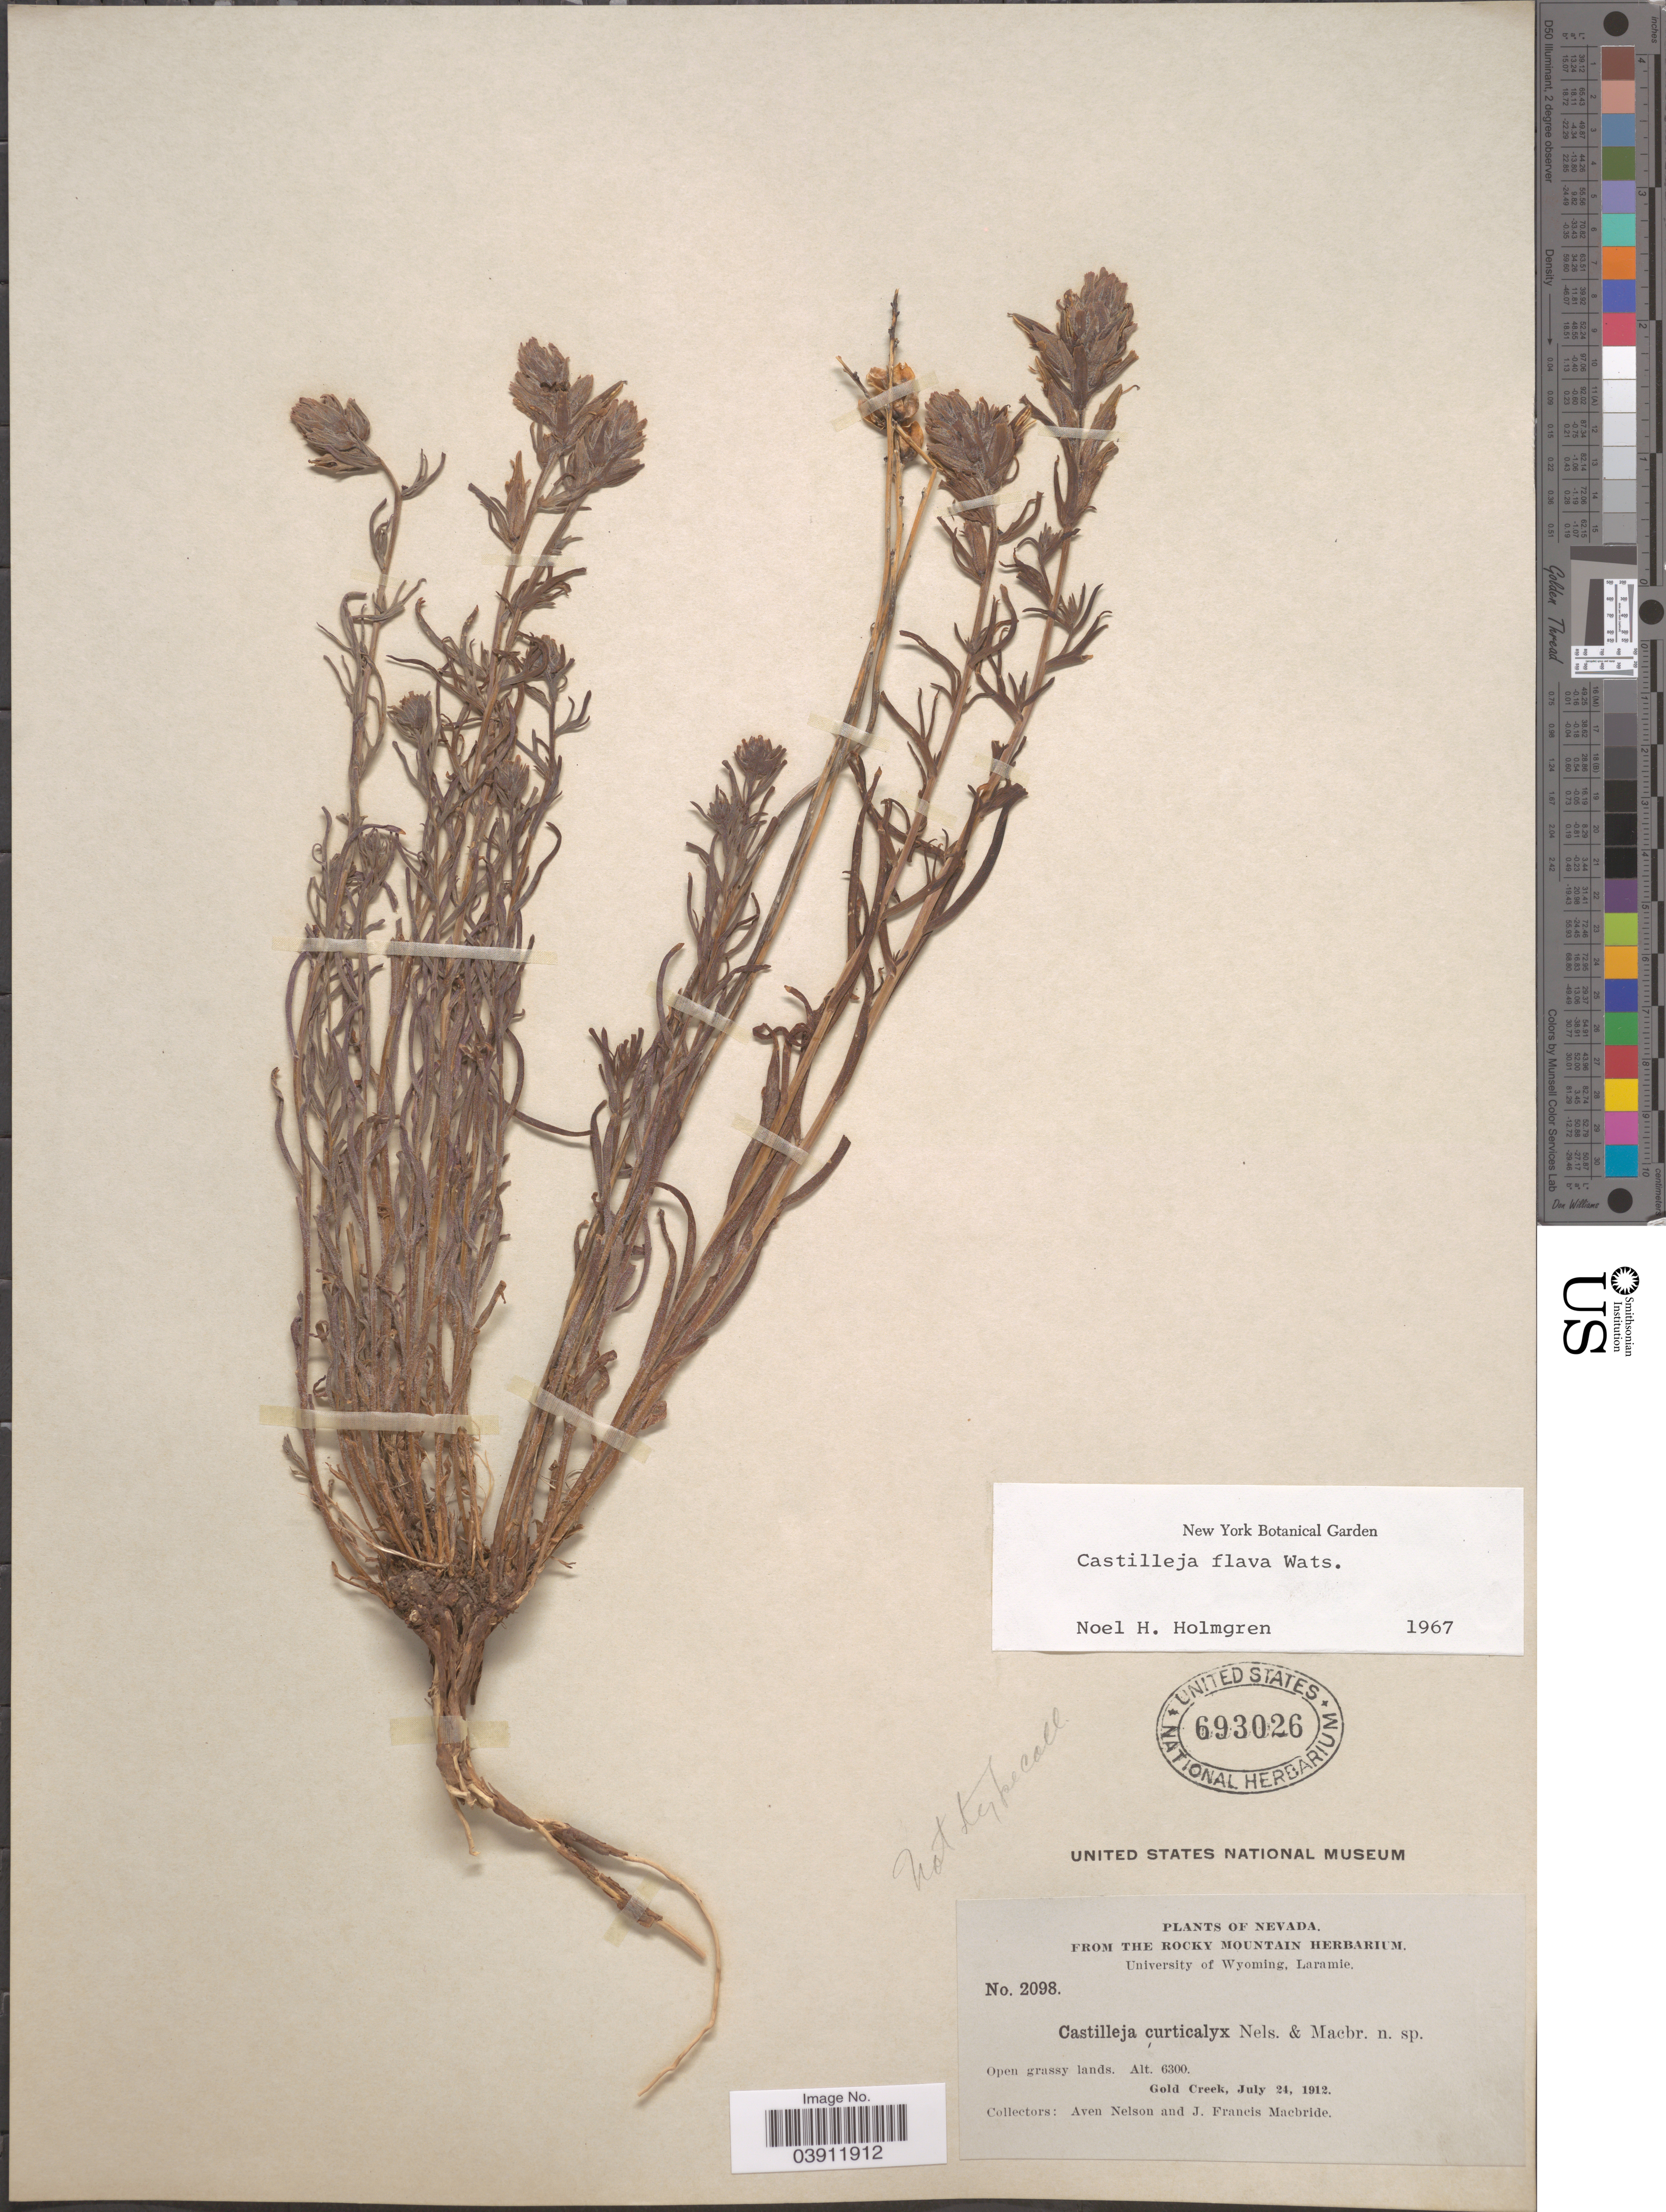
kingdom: Plantae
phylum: Tracheophyta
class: Magnoliopsida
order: Lamiales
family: Orobanchaceae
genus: Castilleja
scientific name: Castilleja flava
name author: S. Watson in C. King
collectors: A. Nelson & J. F. Macbride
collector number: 2098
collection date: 1912-07-24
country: United States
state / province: Nevada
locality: Gold Creek.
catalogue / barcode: US 693026